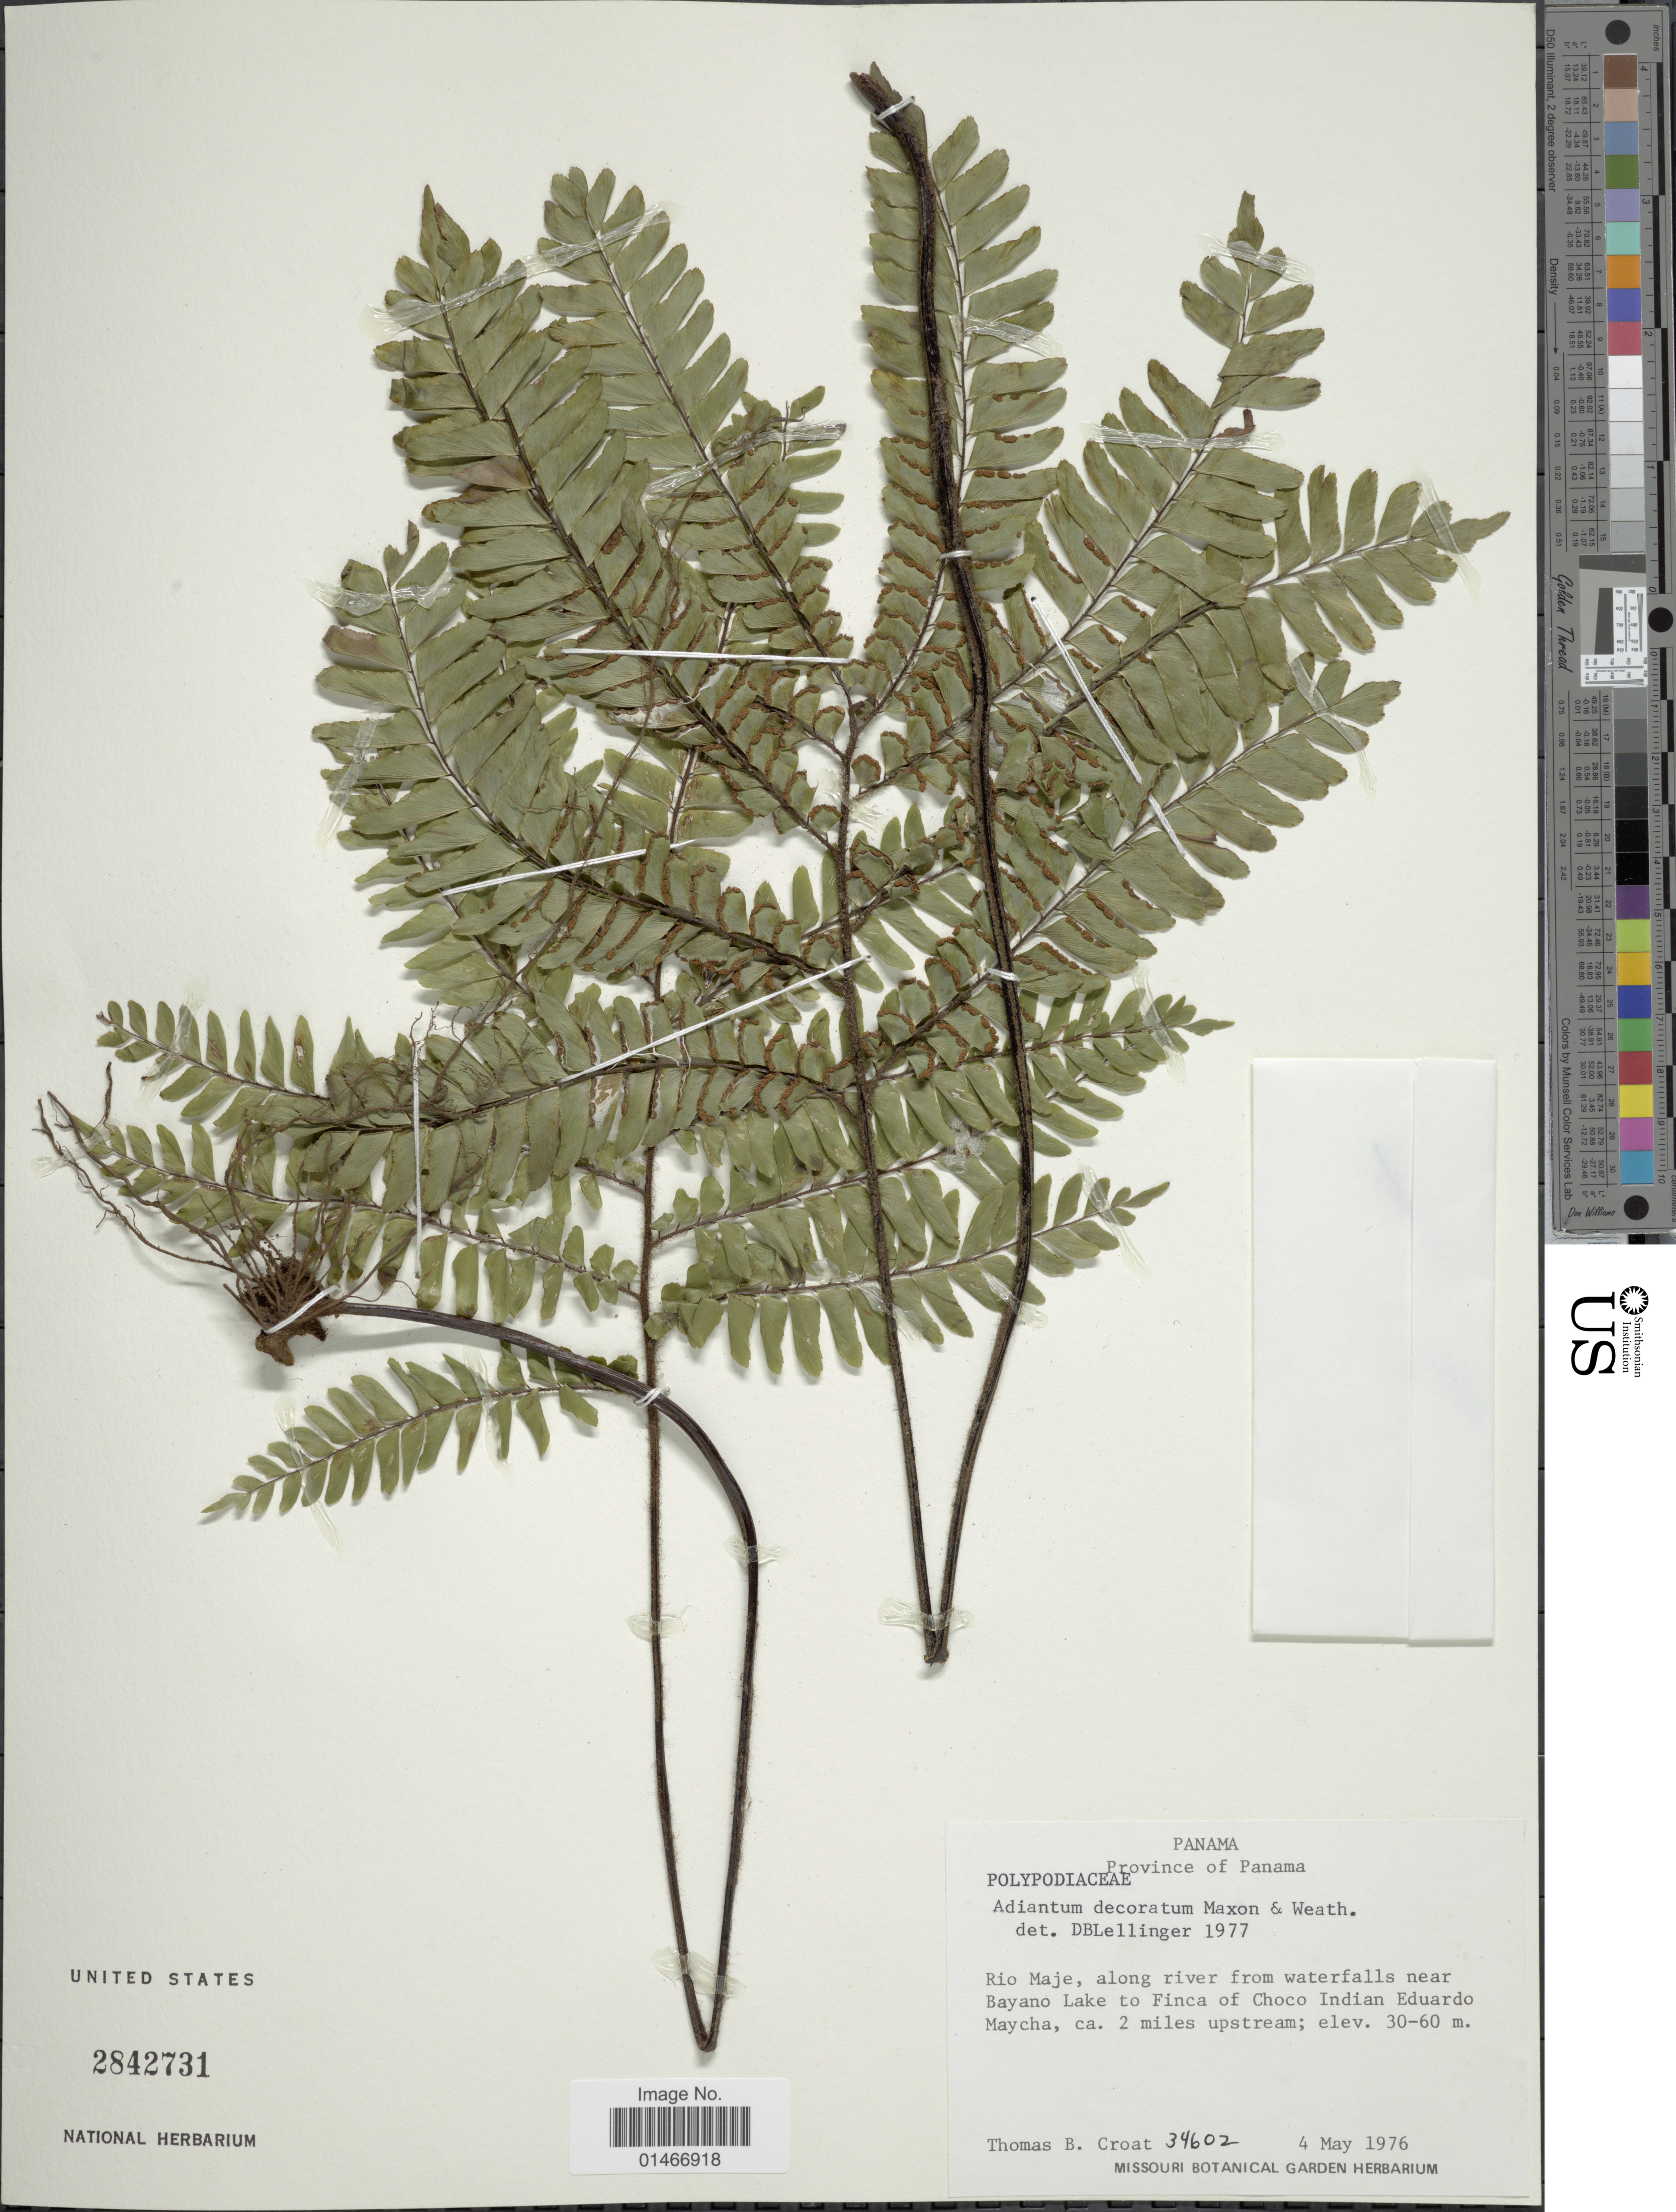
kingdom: Plantae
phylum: Tracheophyta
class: Polypodiopsida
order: Polypodiales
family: Pteridaceae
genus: Adiantum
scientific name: Adiantum decoratum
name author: Maxon & Weath.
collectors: T. B. Croat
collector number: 34602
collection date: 1976-05-04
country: Panama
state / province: Panamá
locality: Province of Panama. Rio Maje, along river from waterfalls near Bayano Lake to Finca of Choco Indian Eduardo Maycha, ca. 2 miles upstream.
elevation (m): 30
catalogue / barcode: US 2842731